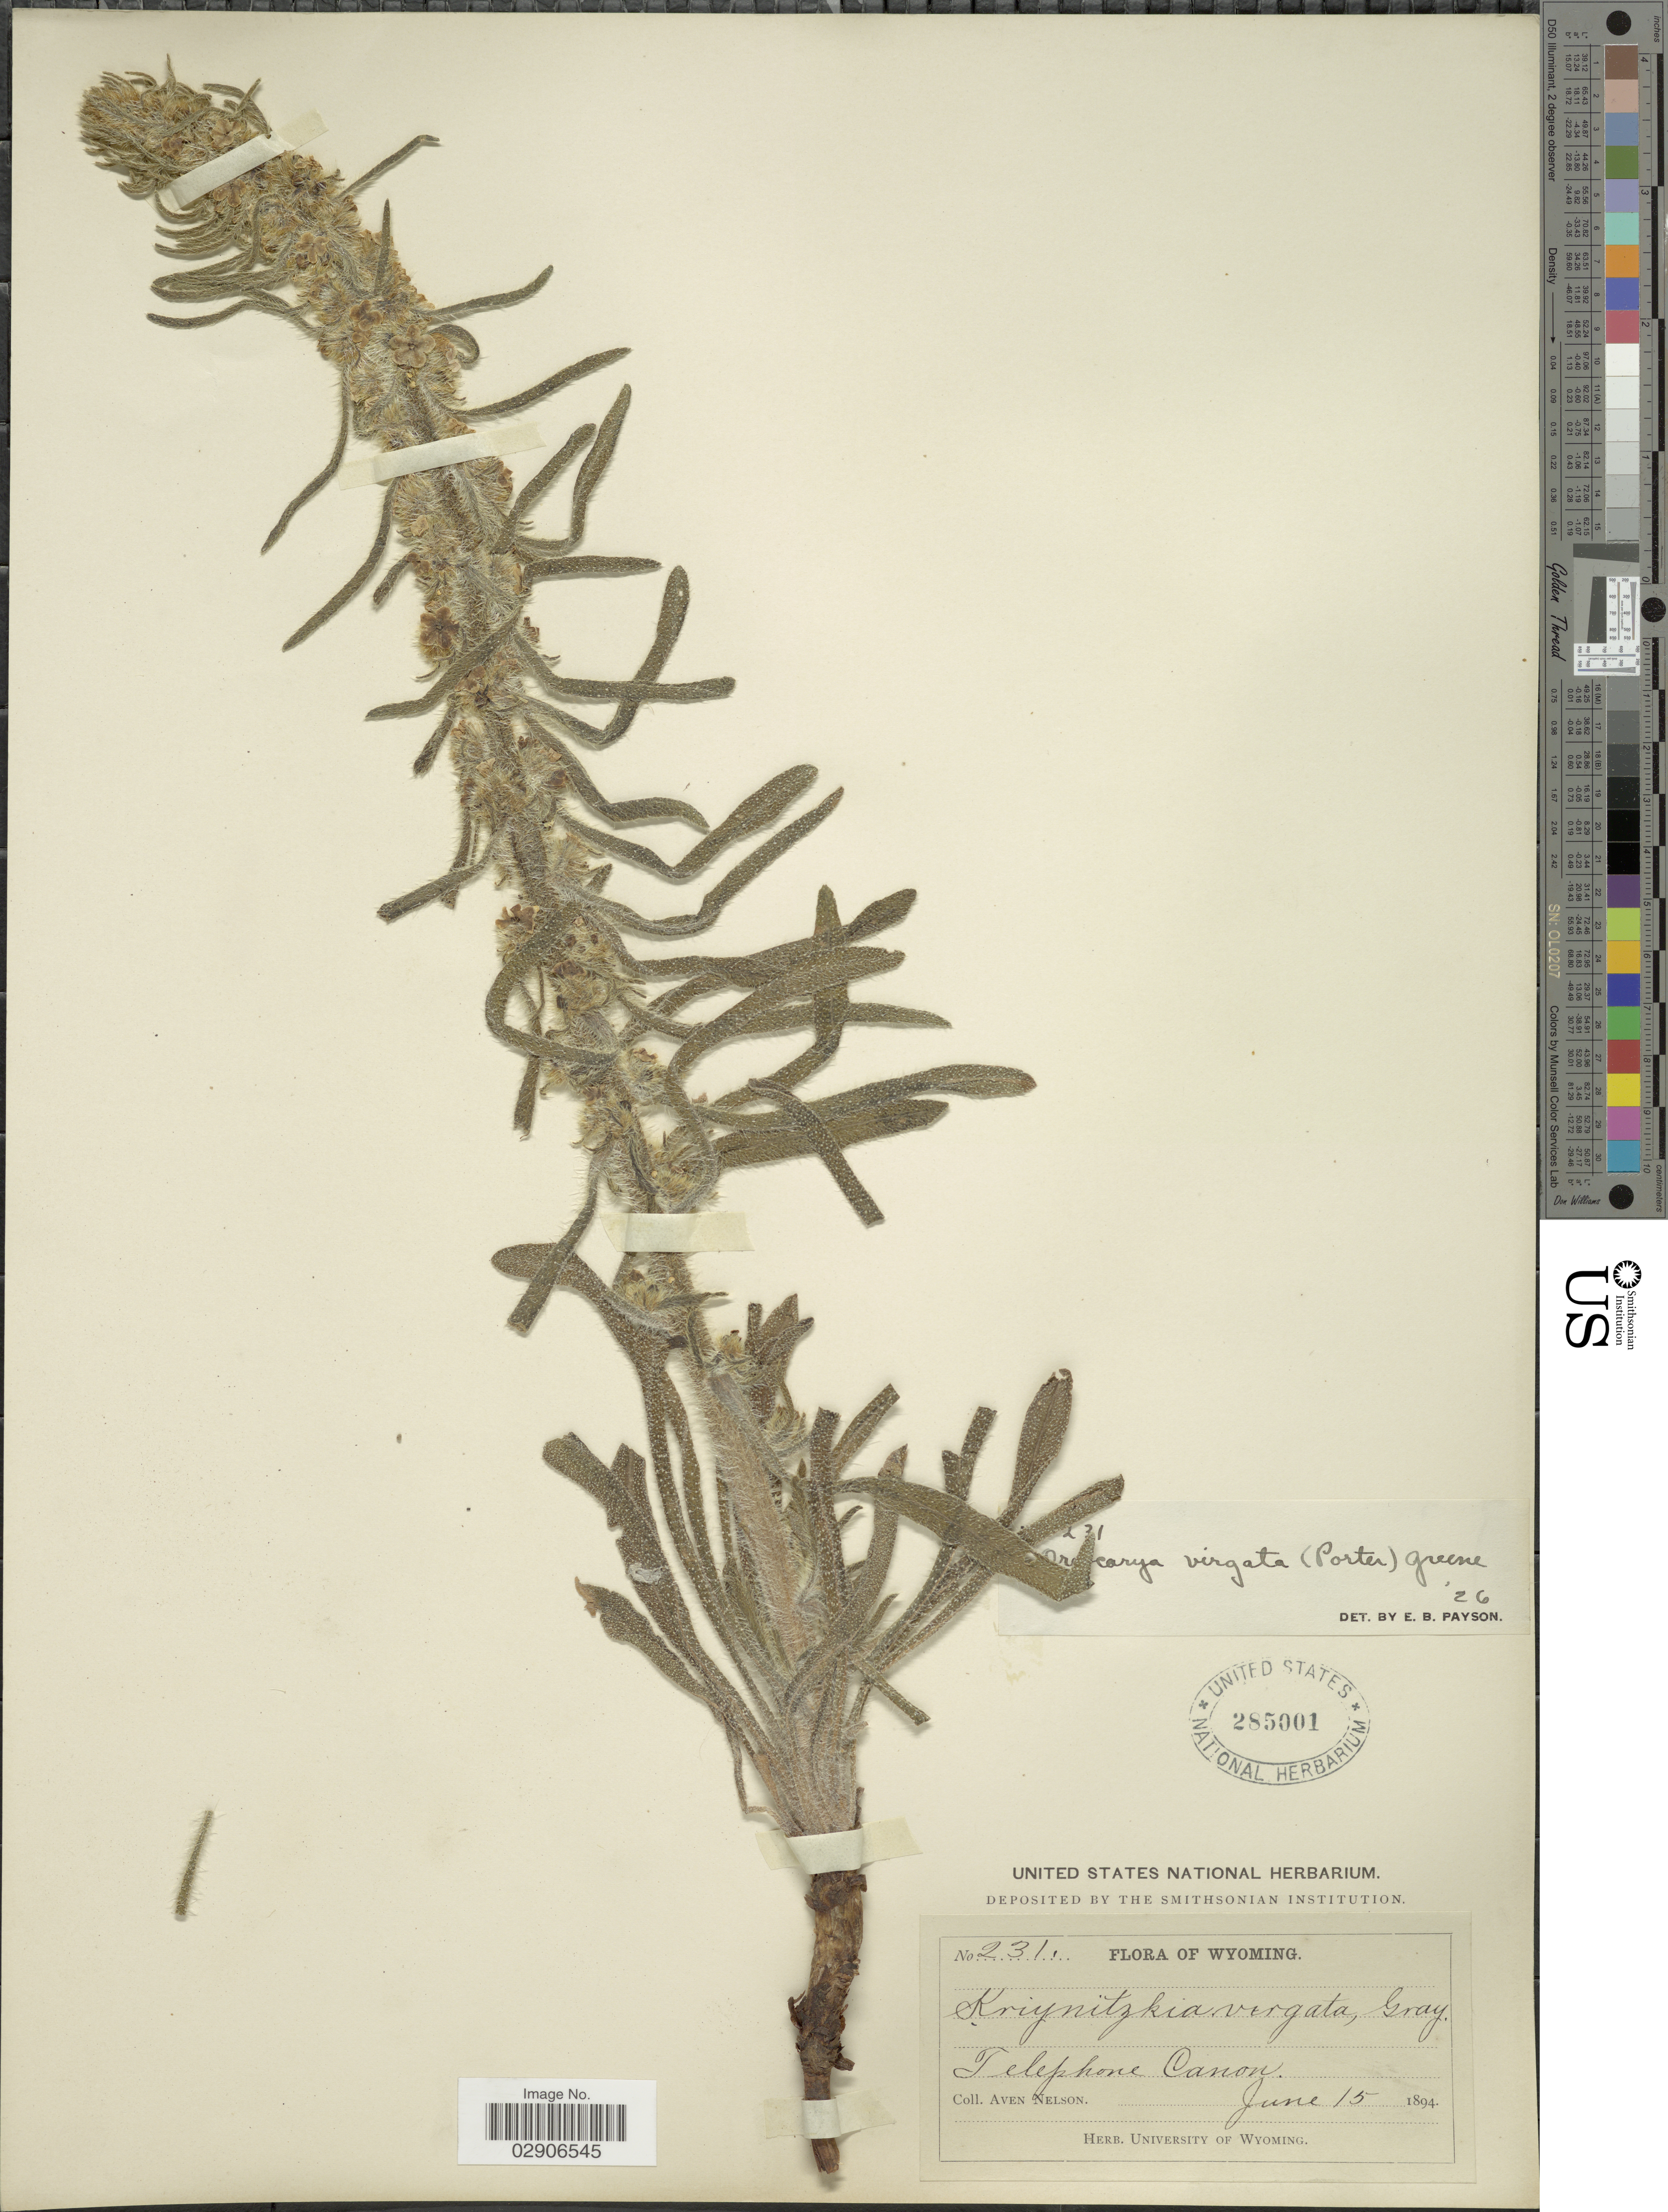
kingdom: Plantae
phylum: Tracheophyta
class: Magnoliopsida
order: Boraginales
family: Boraginaceae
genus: Oreocarya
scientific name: Oreocarya virgata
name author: (Porter) Greene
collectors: A. Nelson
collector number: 231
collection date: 1894-06-15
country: United States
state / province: Wyoming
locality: Telephone Canon.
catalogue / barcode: US 285001